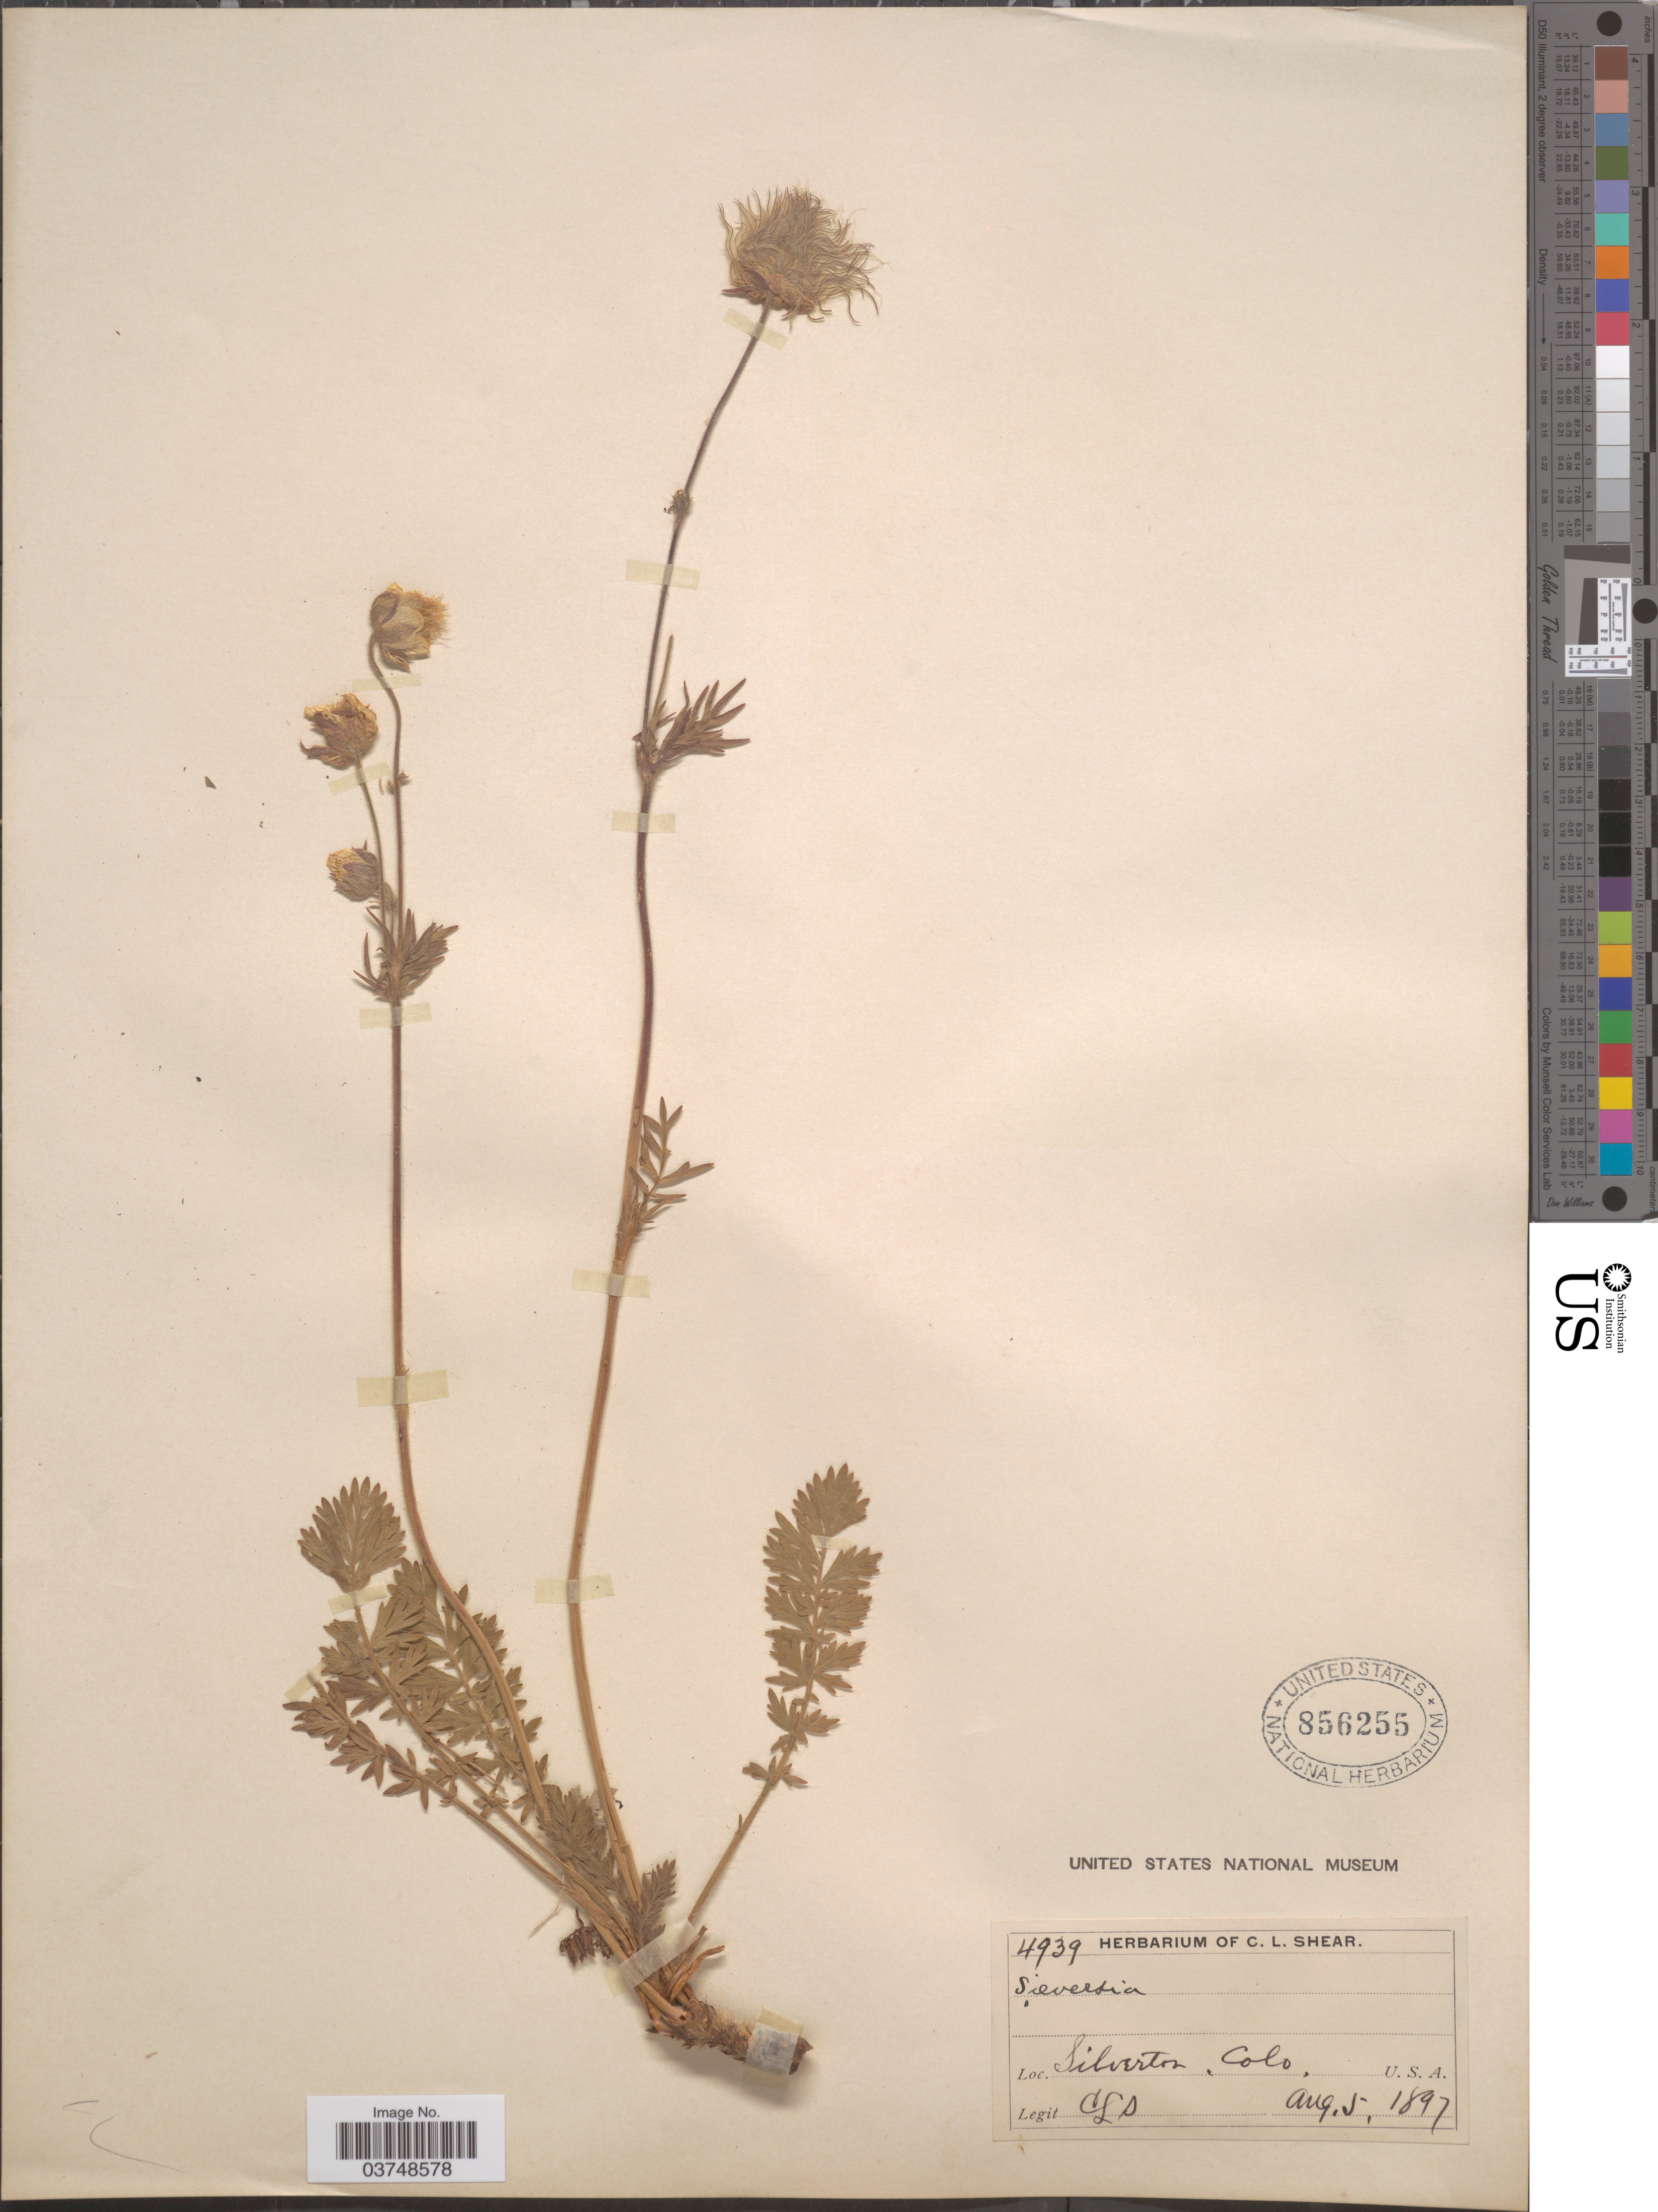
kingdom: Plantae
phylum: Tracheophyta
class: Magnoliopsida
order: Rosales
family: Rosaceae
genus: Geum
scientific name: Geum sp.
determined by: Strong, Mark T., (BOT), Smithsonian Institution - National Museum of Natural History (UNITED STATES)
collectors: C. L. Shear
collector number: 4939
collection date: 1897-08-05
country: United States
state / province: Colorado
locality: Silverton.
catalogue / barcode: US 856255